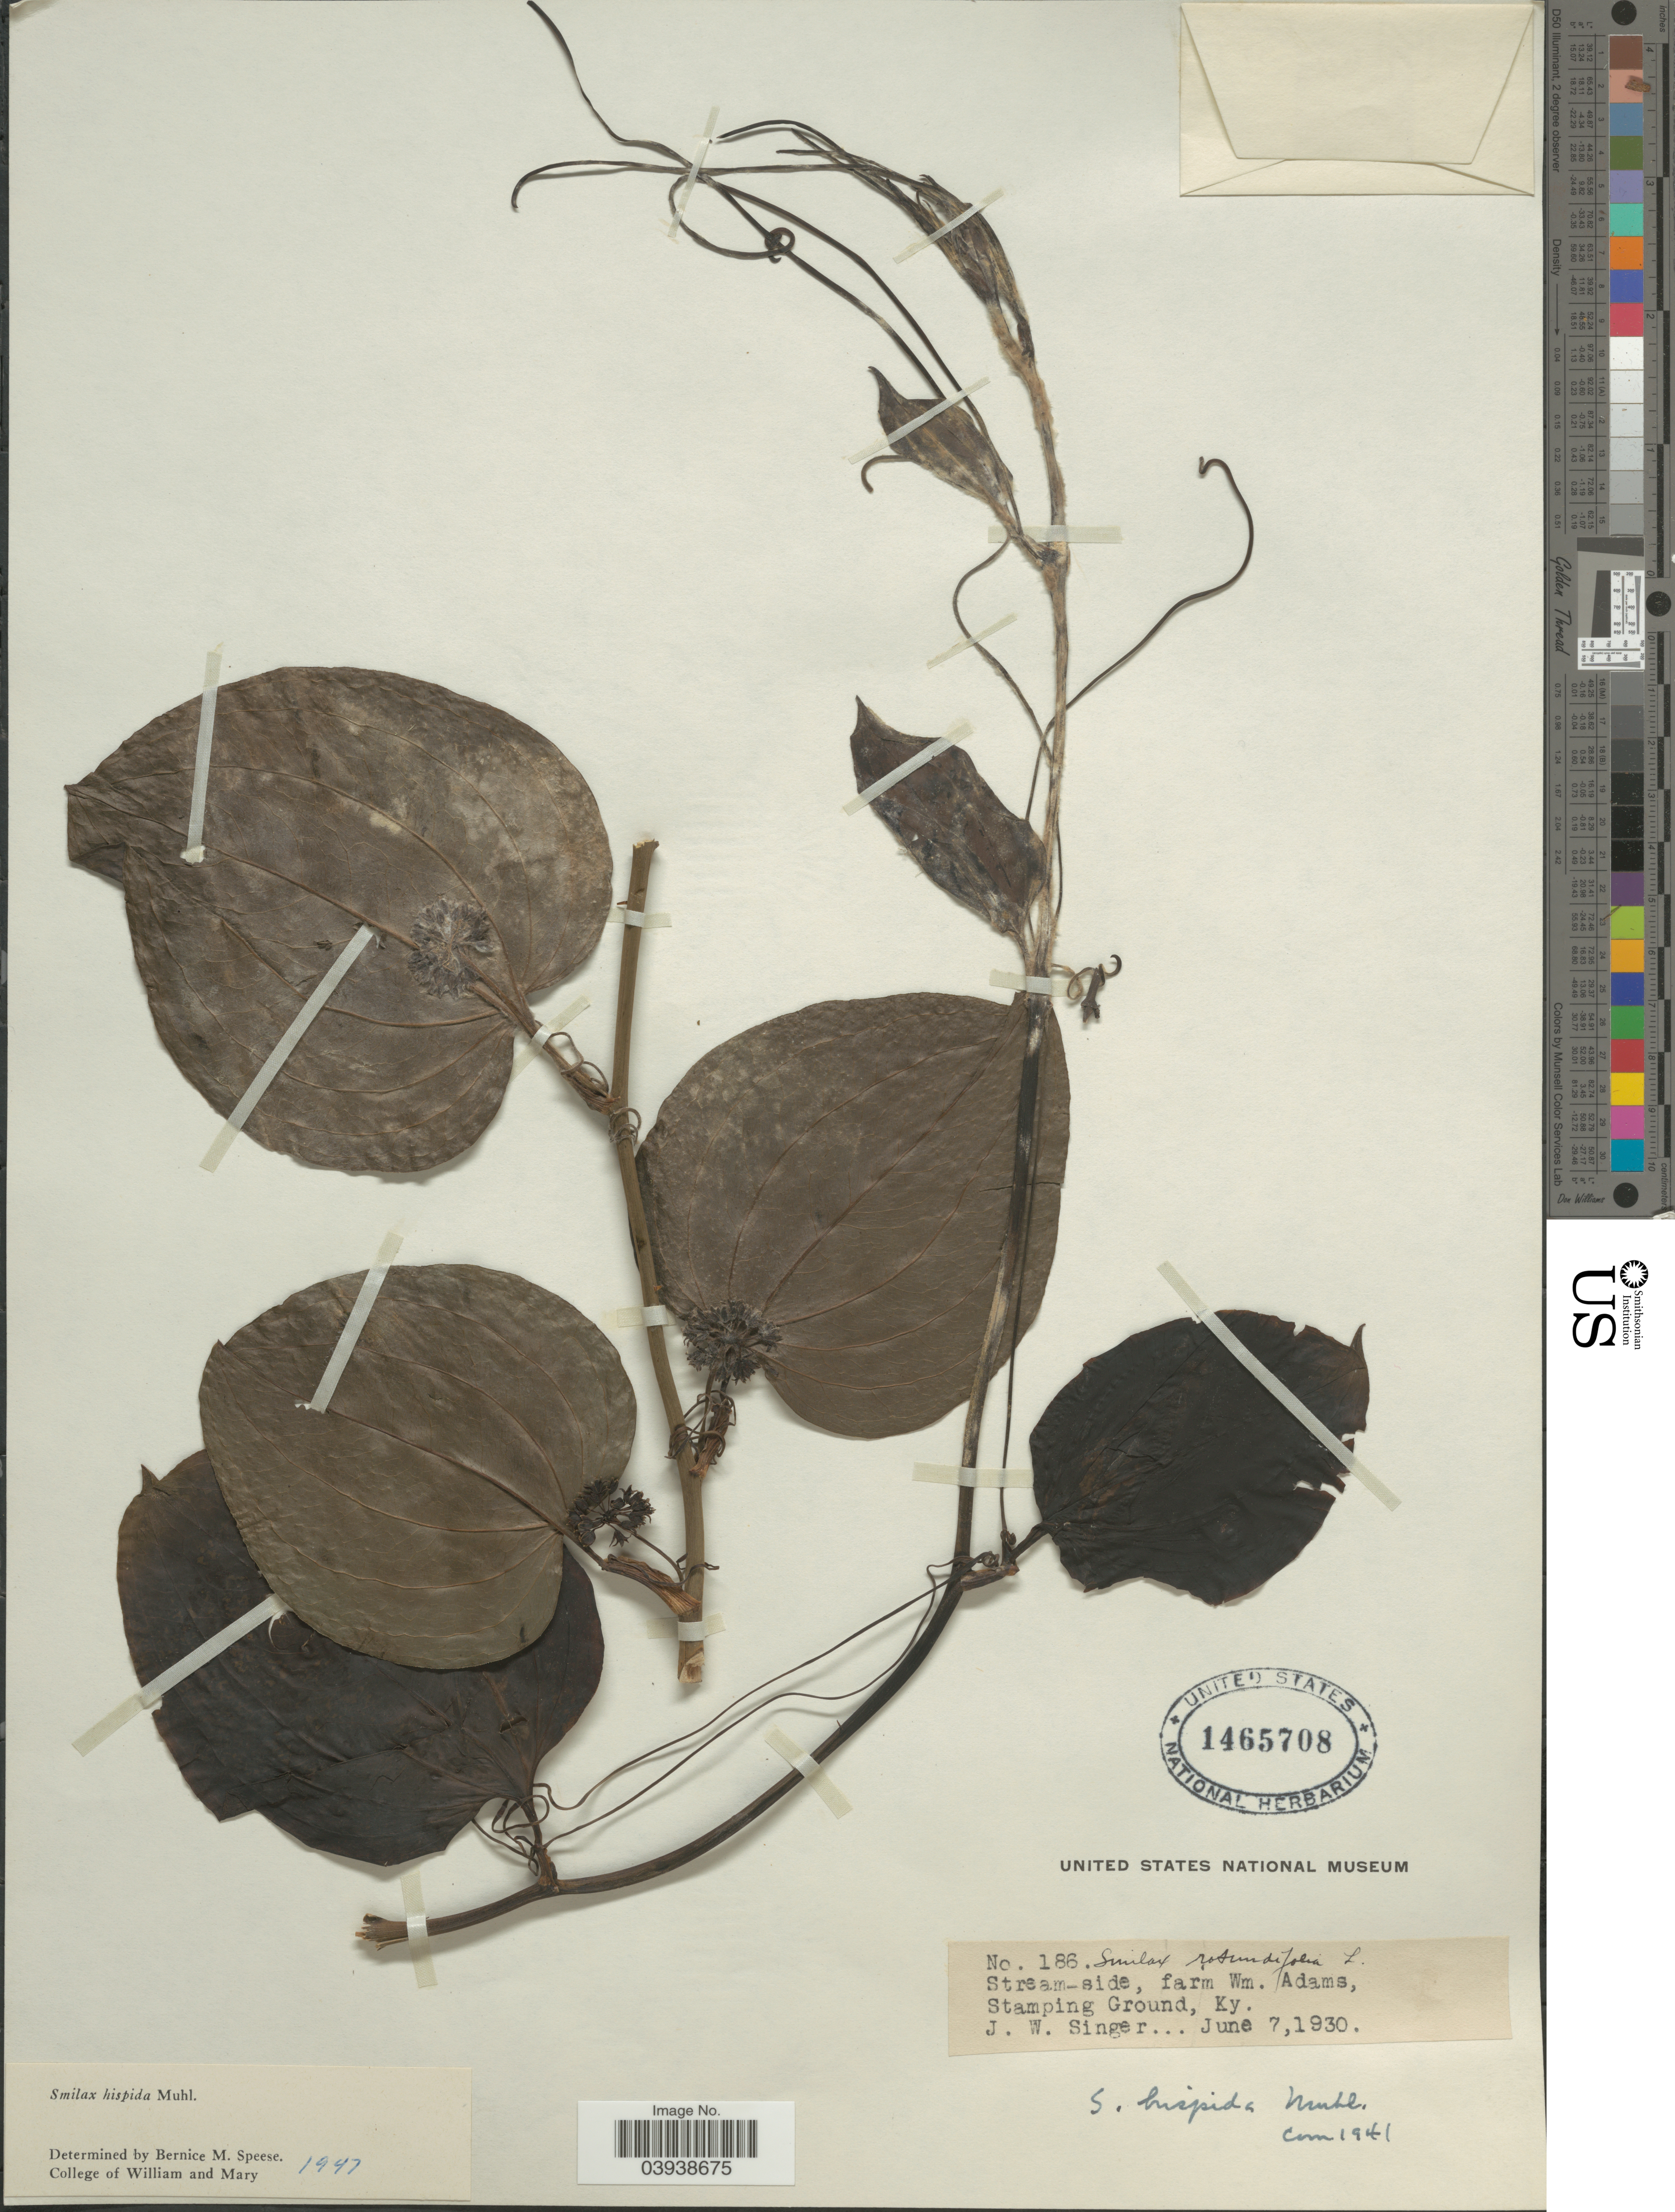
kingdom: Plantae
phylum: Tracheophyta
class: Liliopsida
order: Liliales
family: Smilacaceae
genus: Smilax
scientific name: Smilax hispida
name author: Raf.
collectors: J. EW. Singer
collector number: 186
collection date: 1930-06-07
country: United States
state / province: Kentucky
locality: Farm Wm. Adams, Stamping Ground.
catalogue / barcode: US 1465708